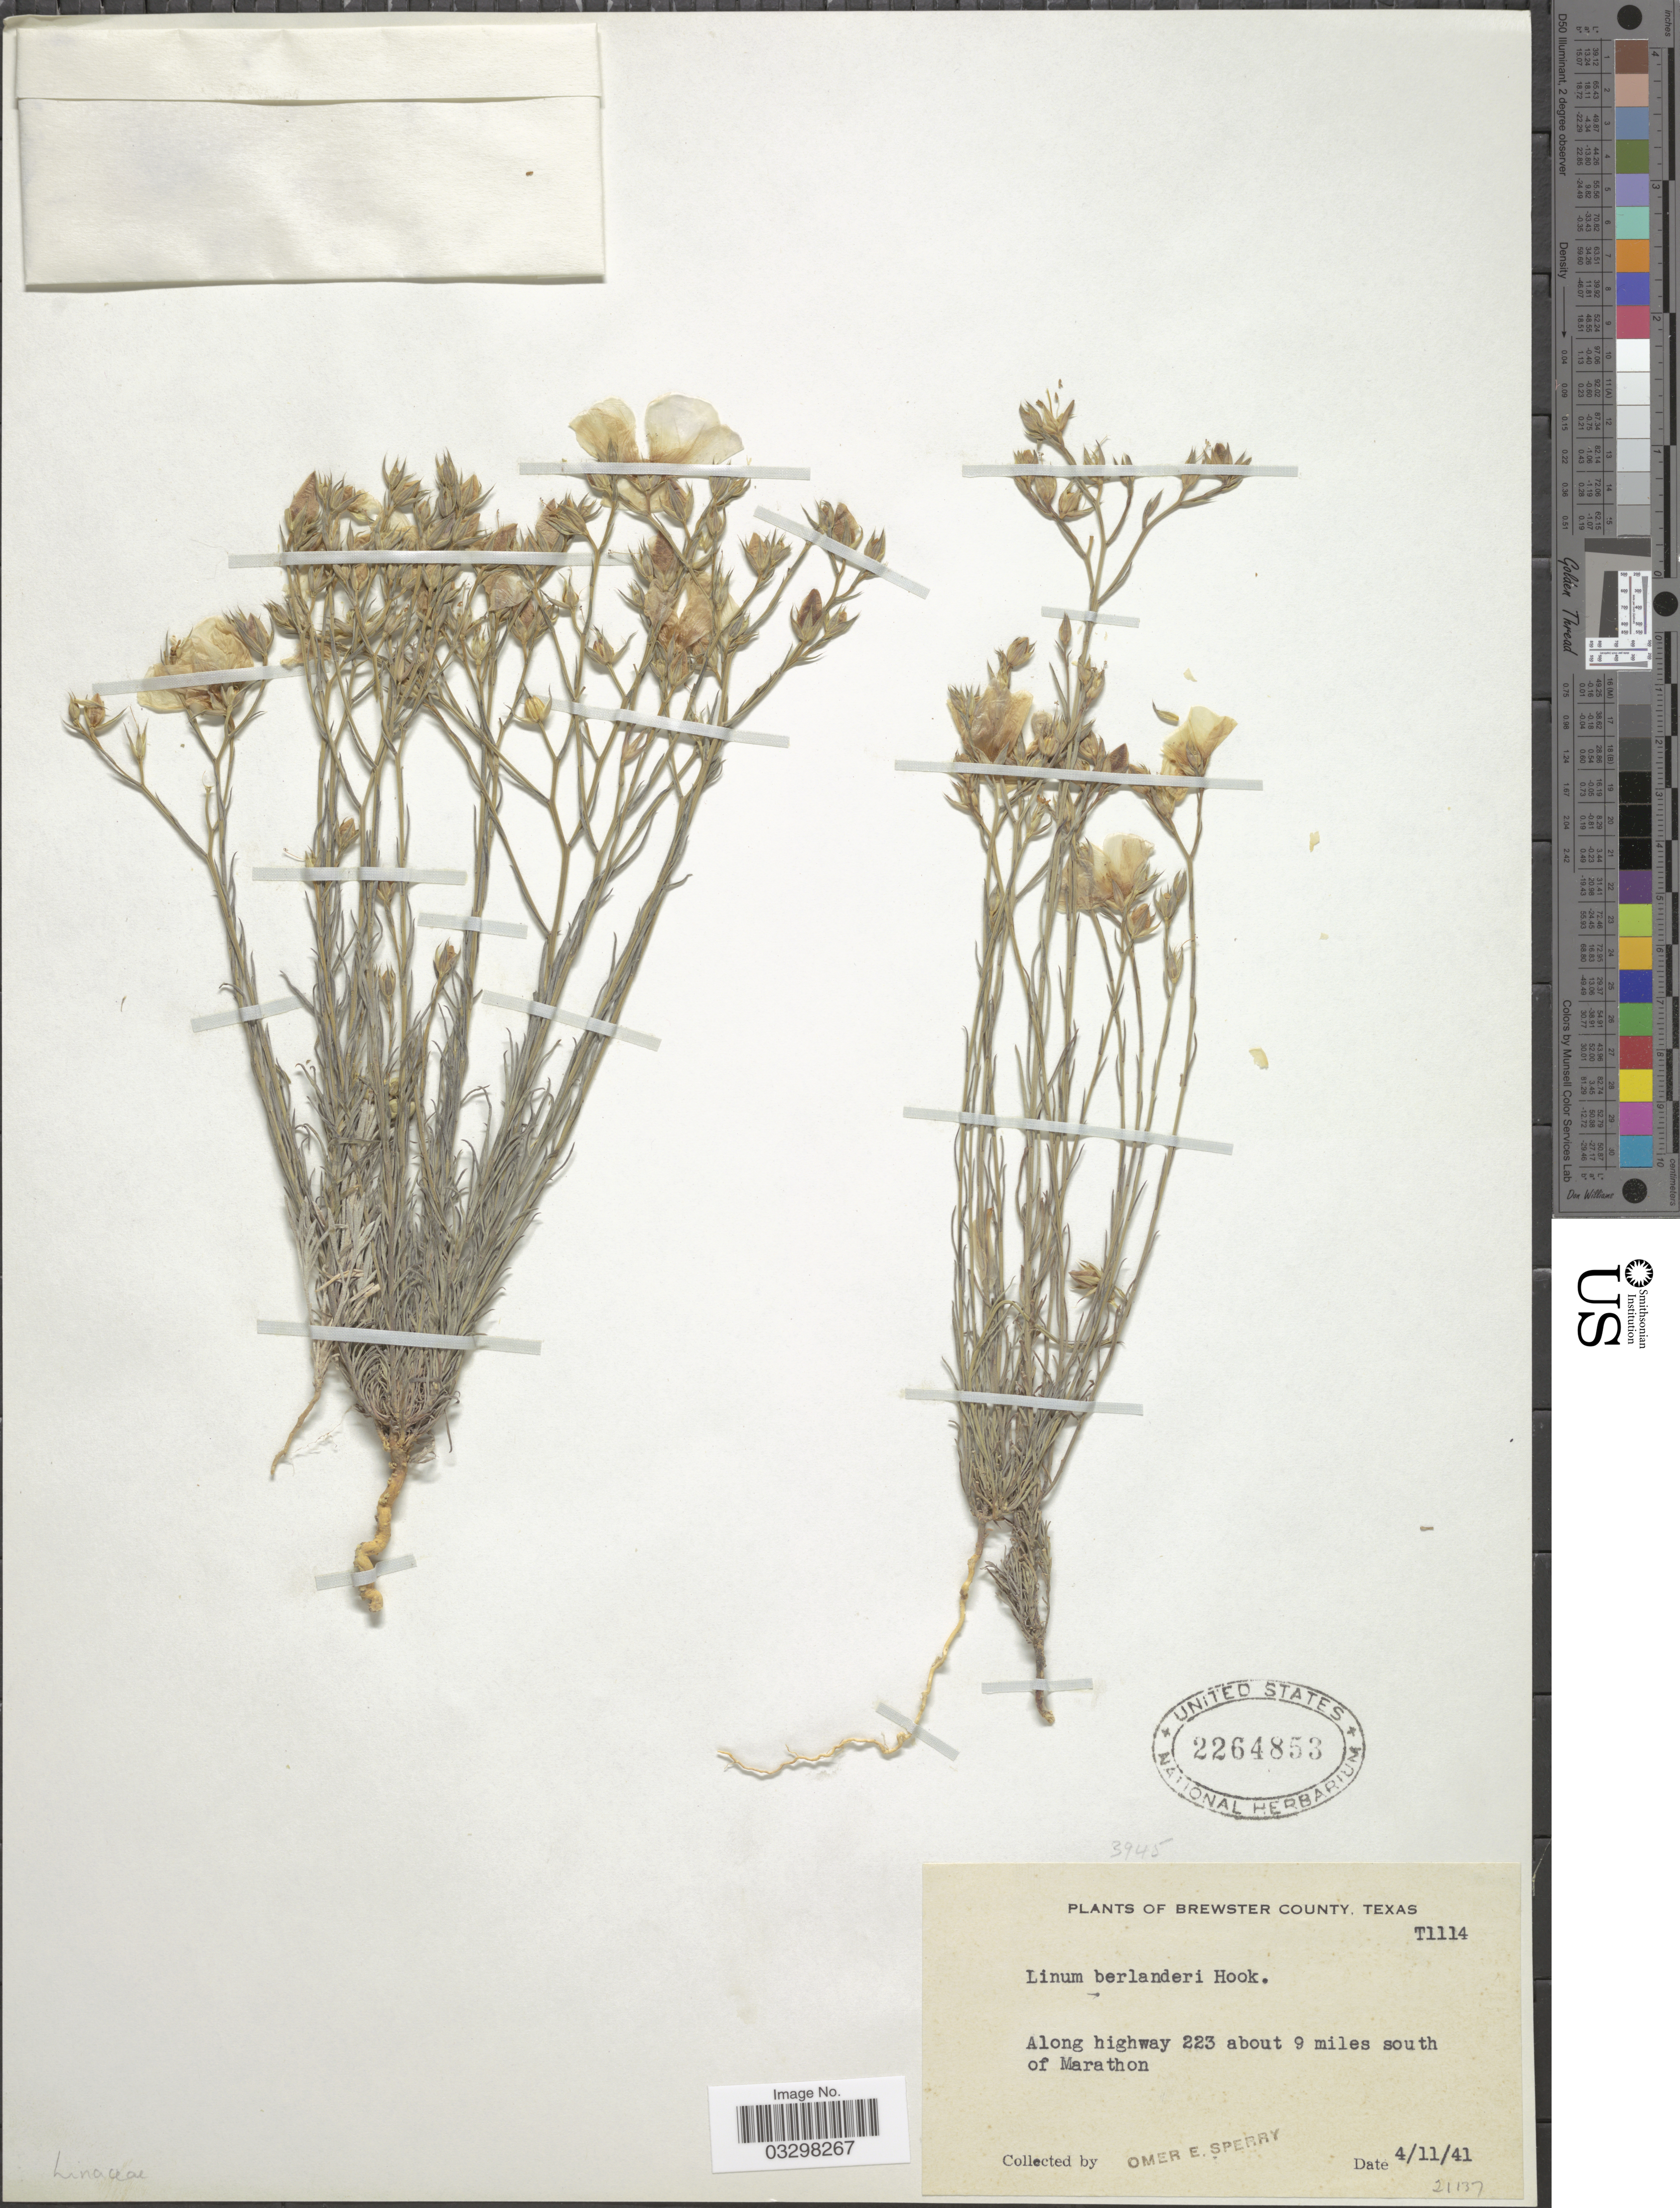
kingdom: Plantae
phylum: Tracheophyta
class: Magnoliopsida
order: Malpighiales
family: Linaceae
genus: Linum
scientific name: Linum berlandieri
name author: Hook.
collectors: O. E. Sperry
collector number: T1114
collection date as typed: Transcribed d/m/y: 11/4/41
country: United States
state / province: Texas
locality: Brewster County. Along highway 223 about 9 miles south of Marathon.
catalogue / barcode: US 2264853